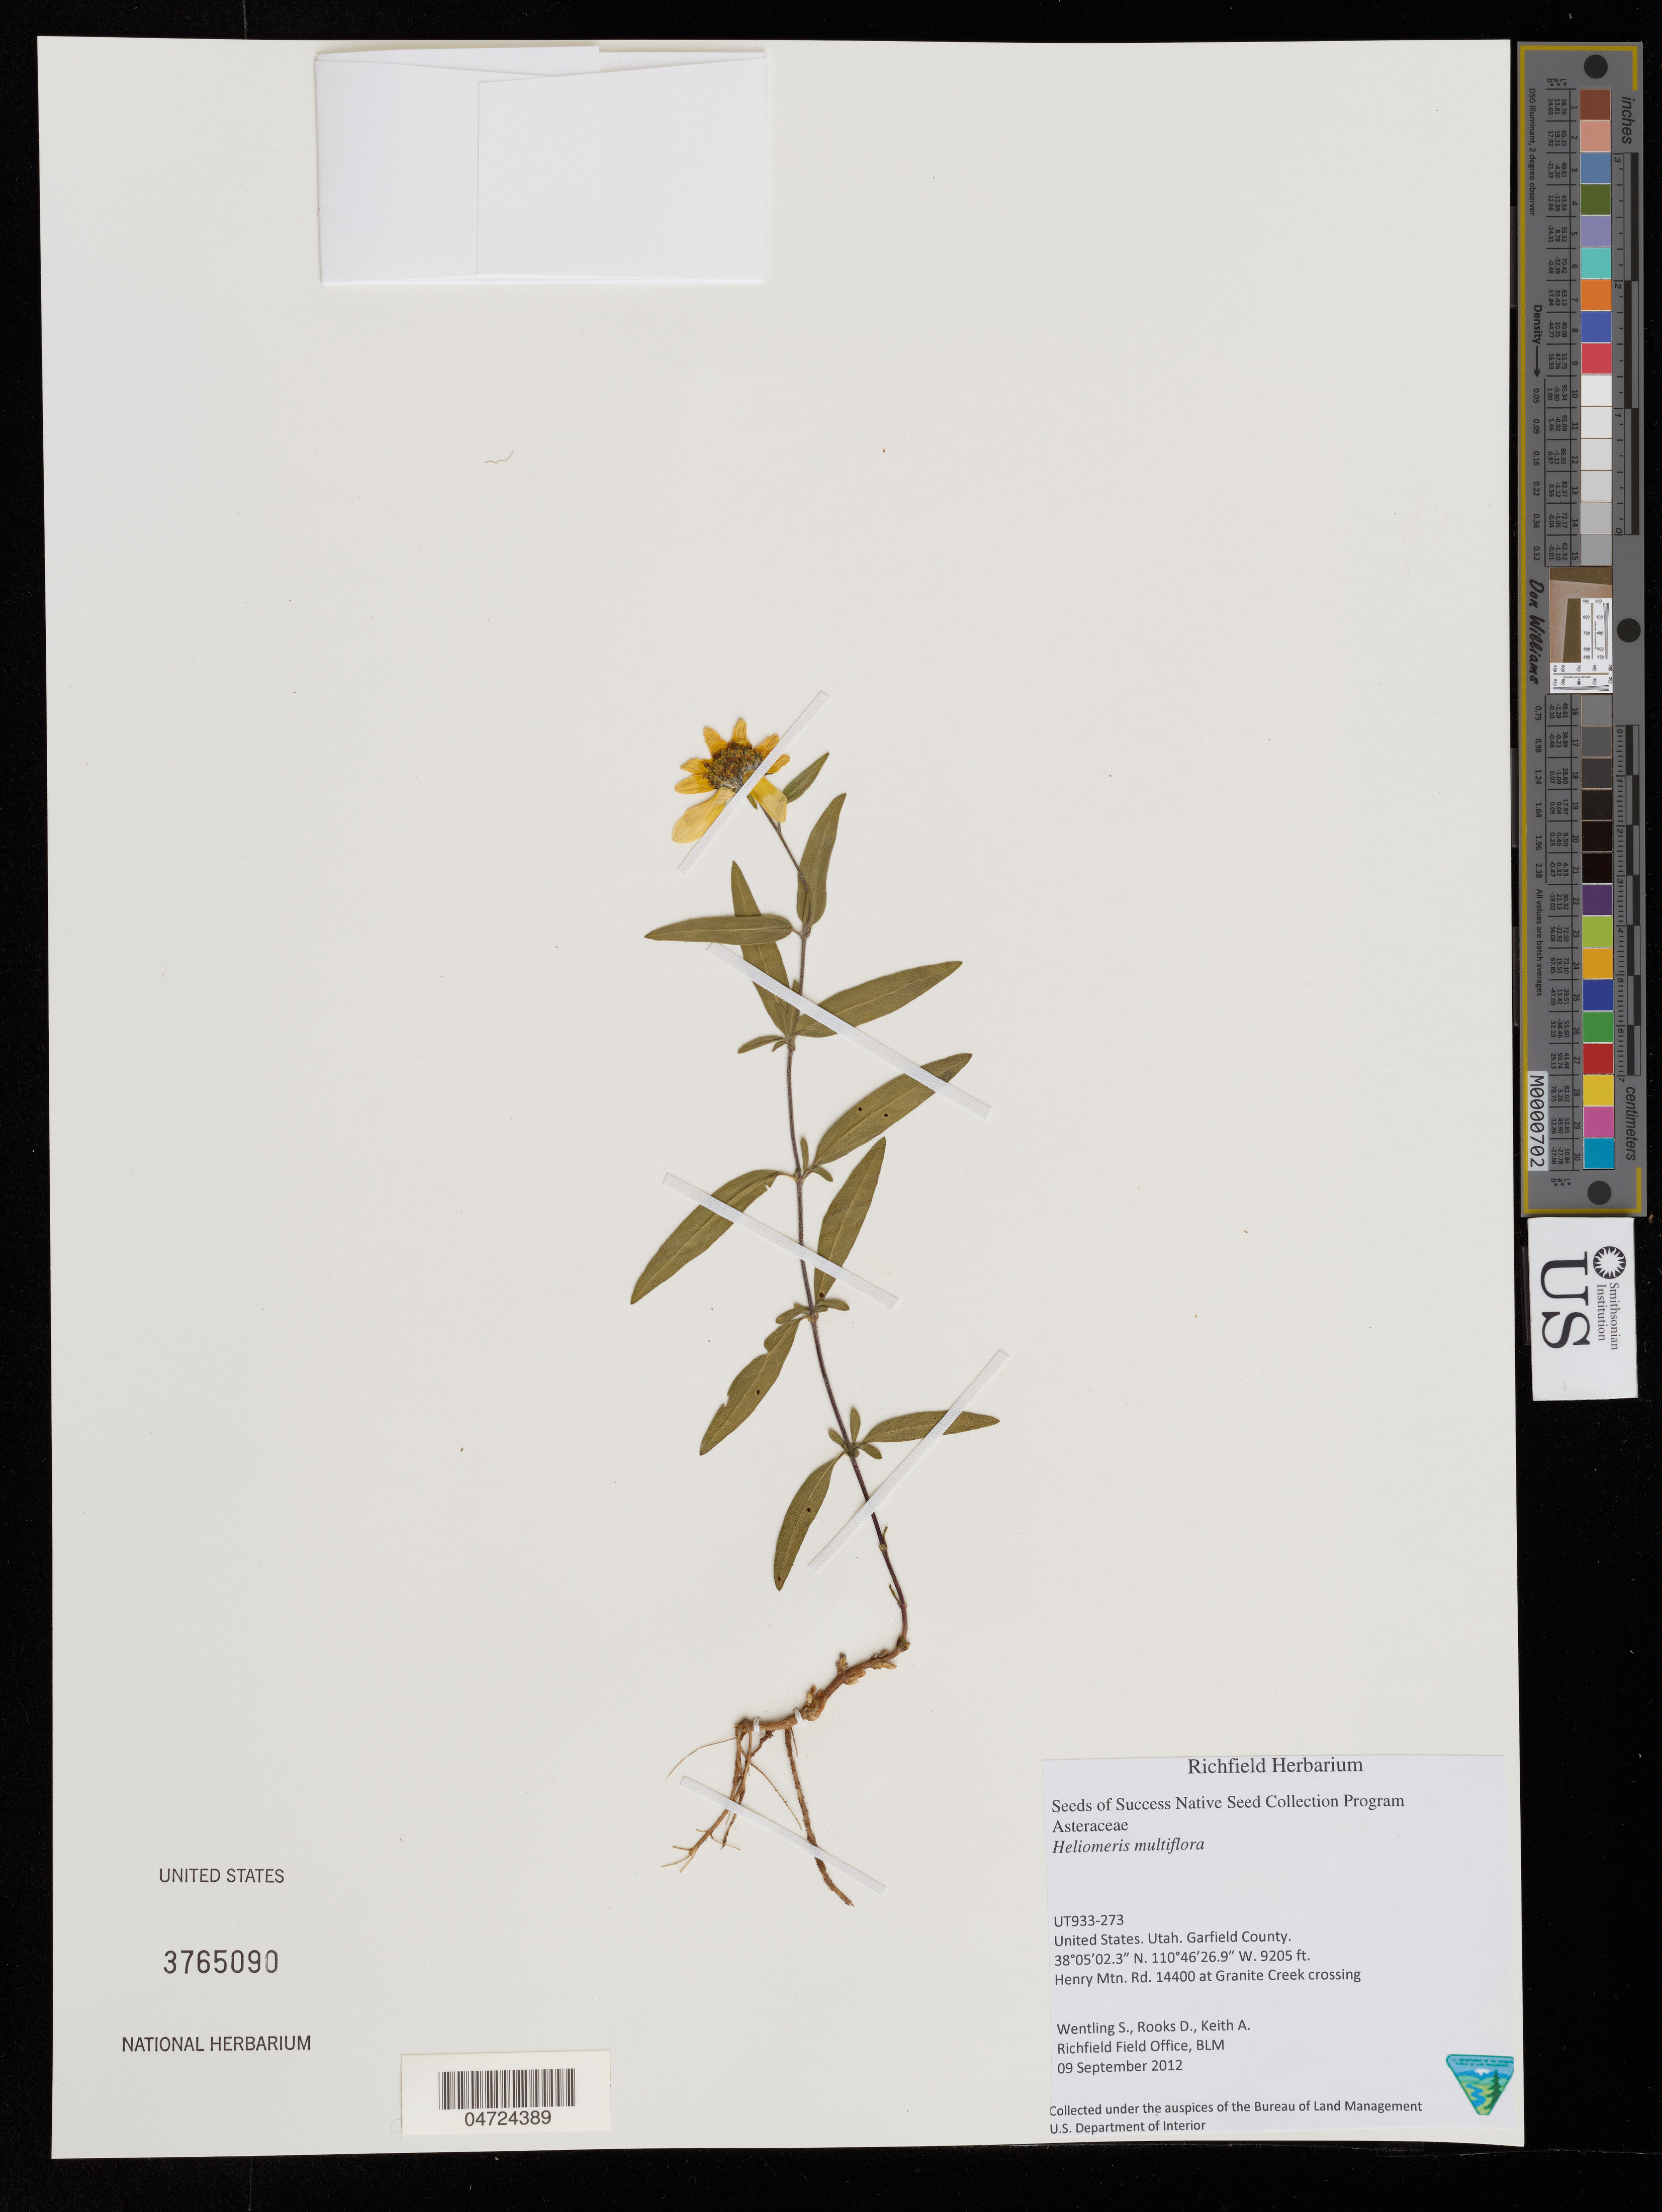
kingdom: Plantae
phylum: Tracheophyta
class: Magnoliopsida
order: Asterales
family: Asteraceae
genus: Heliomeris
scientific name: Heliomeris multiflora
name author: Nutt.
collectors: S. Wentling, D. Rooks & A. Keith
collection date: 2012-09-09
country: United States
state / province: Utah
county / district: Garfield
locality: Garfield County. Henry Mtn. Rd. 14400 at Granite Creek crossing.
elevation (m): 2806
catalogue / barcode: US 3765090